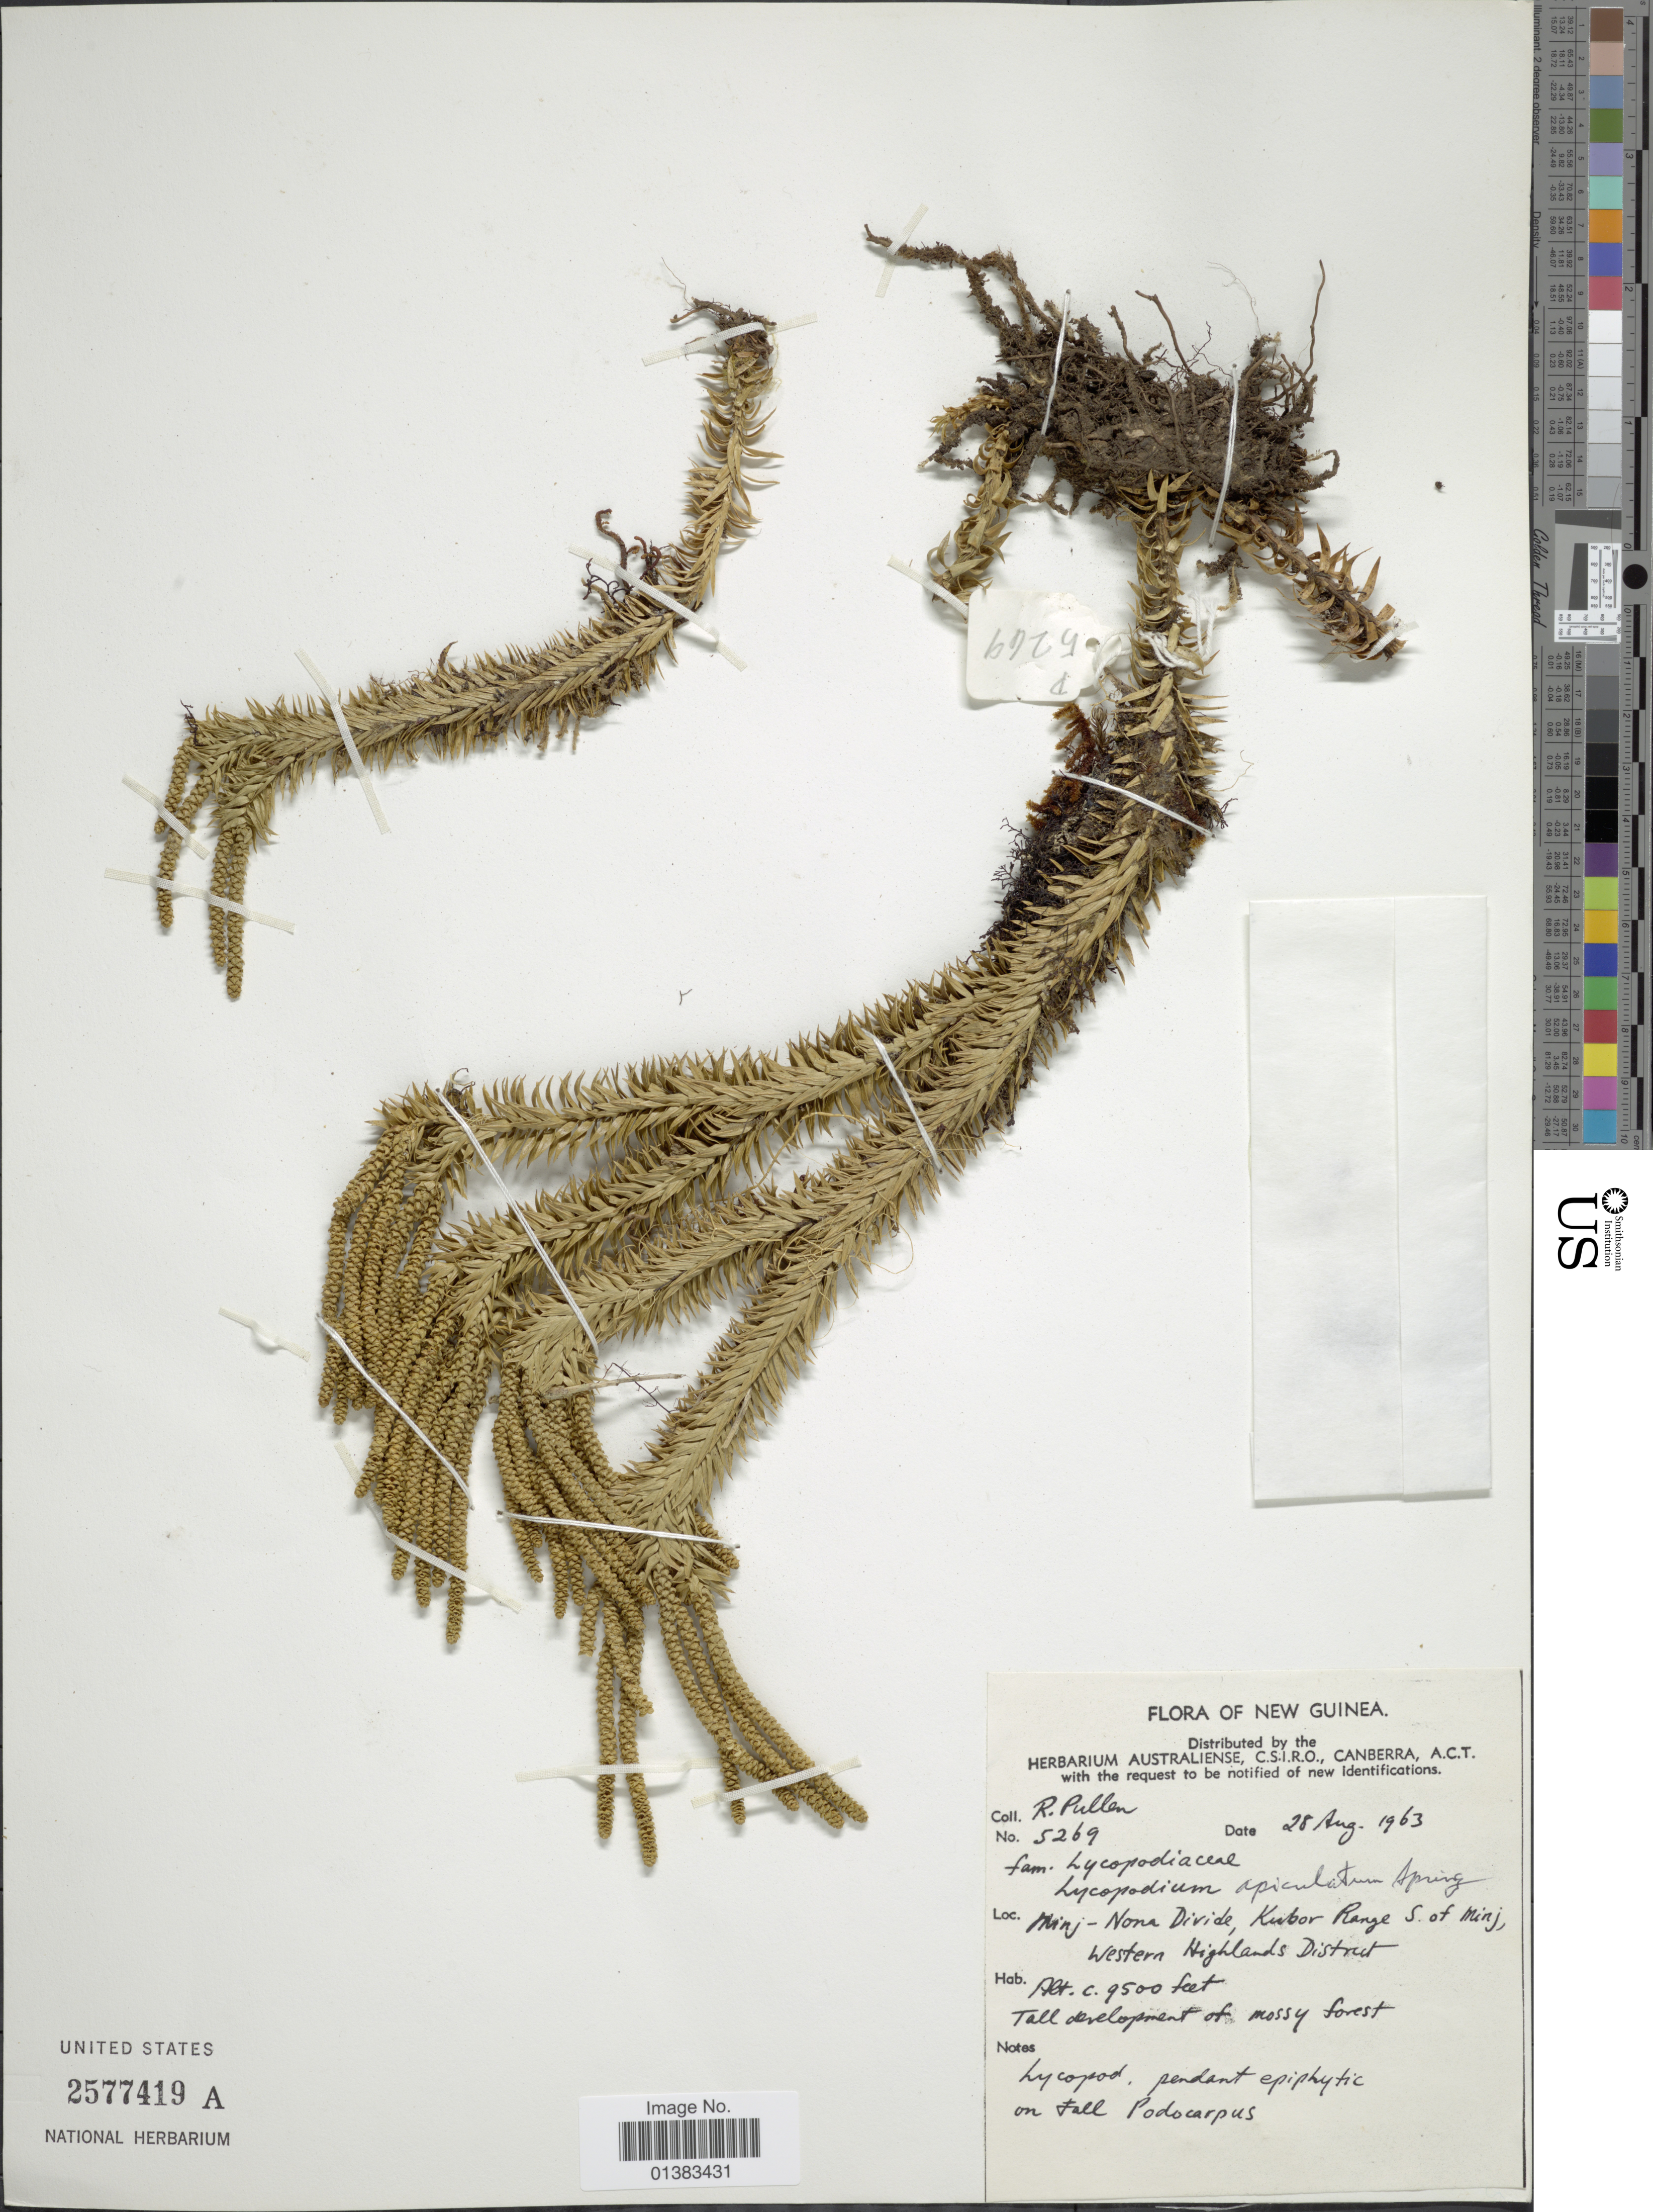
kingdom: Plantae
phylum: Tracheophyta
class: Lycopodiopsida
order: Lycopodiales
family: Lycopodiaceae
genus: Phlegmariurus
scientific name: Phlegmariurus hellwigii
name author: (Warb.) A. R. Field & Bostock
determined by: Field, A. R.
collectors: R. Pullen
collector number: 5269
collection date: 1963-08-28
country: Papua New Guinea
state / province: Western Highlands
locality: New Guinea, Minj - Nona Divide, Kubor Range S. of Minj, Western Highlands District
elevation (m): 2896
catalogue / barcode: US 2577419A